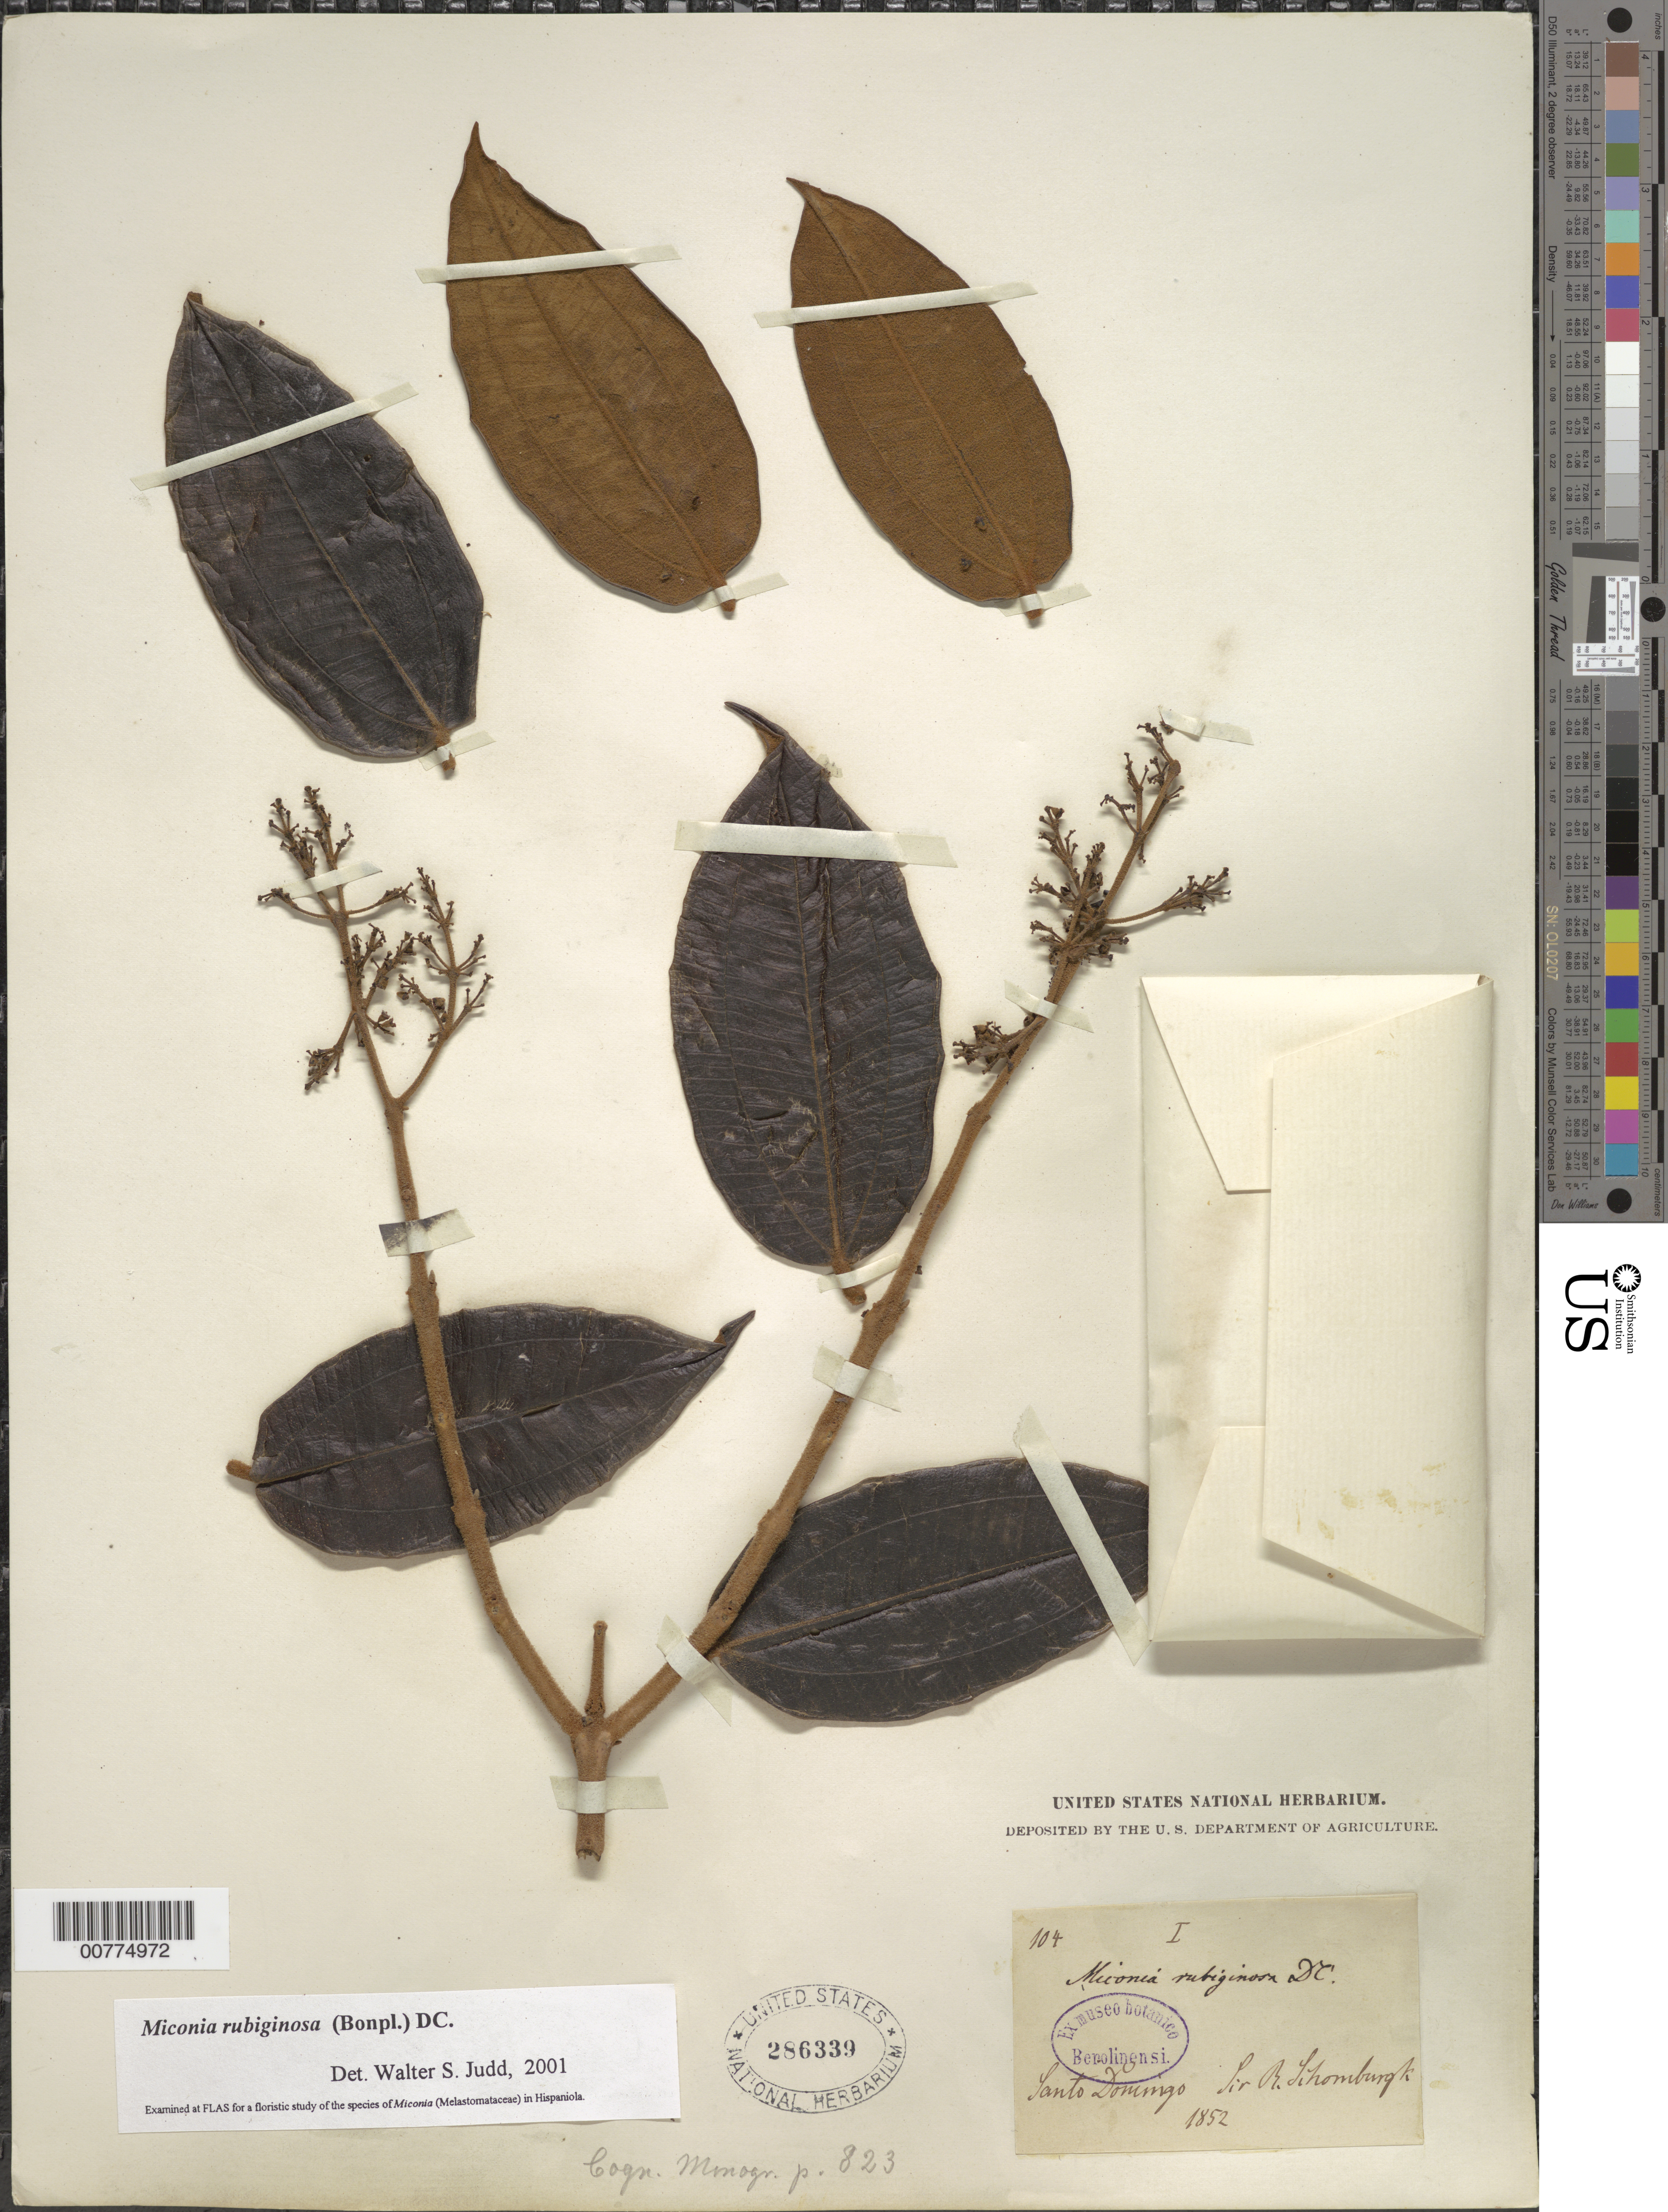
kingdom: Plantae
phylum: Tracheophyta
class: Magnoliopsida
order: Myrtales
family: Melastomataceae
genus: Miconia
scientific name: Miconia rubiginosa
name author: (Bonpl.) DC.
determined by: Judd, Walter S.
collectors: B. Lihomburgh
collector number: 104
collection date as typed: Mar 1852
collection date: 1852-03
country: Dominican Republic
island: Hispaniola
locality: Santo Domingo.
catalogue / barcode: US 286339